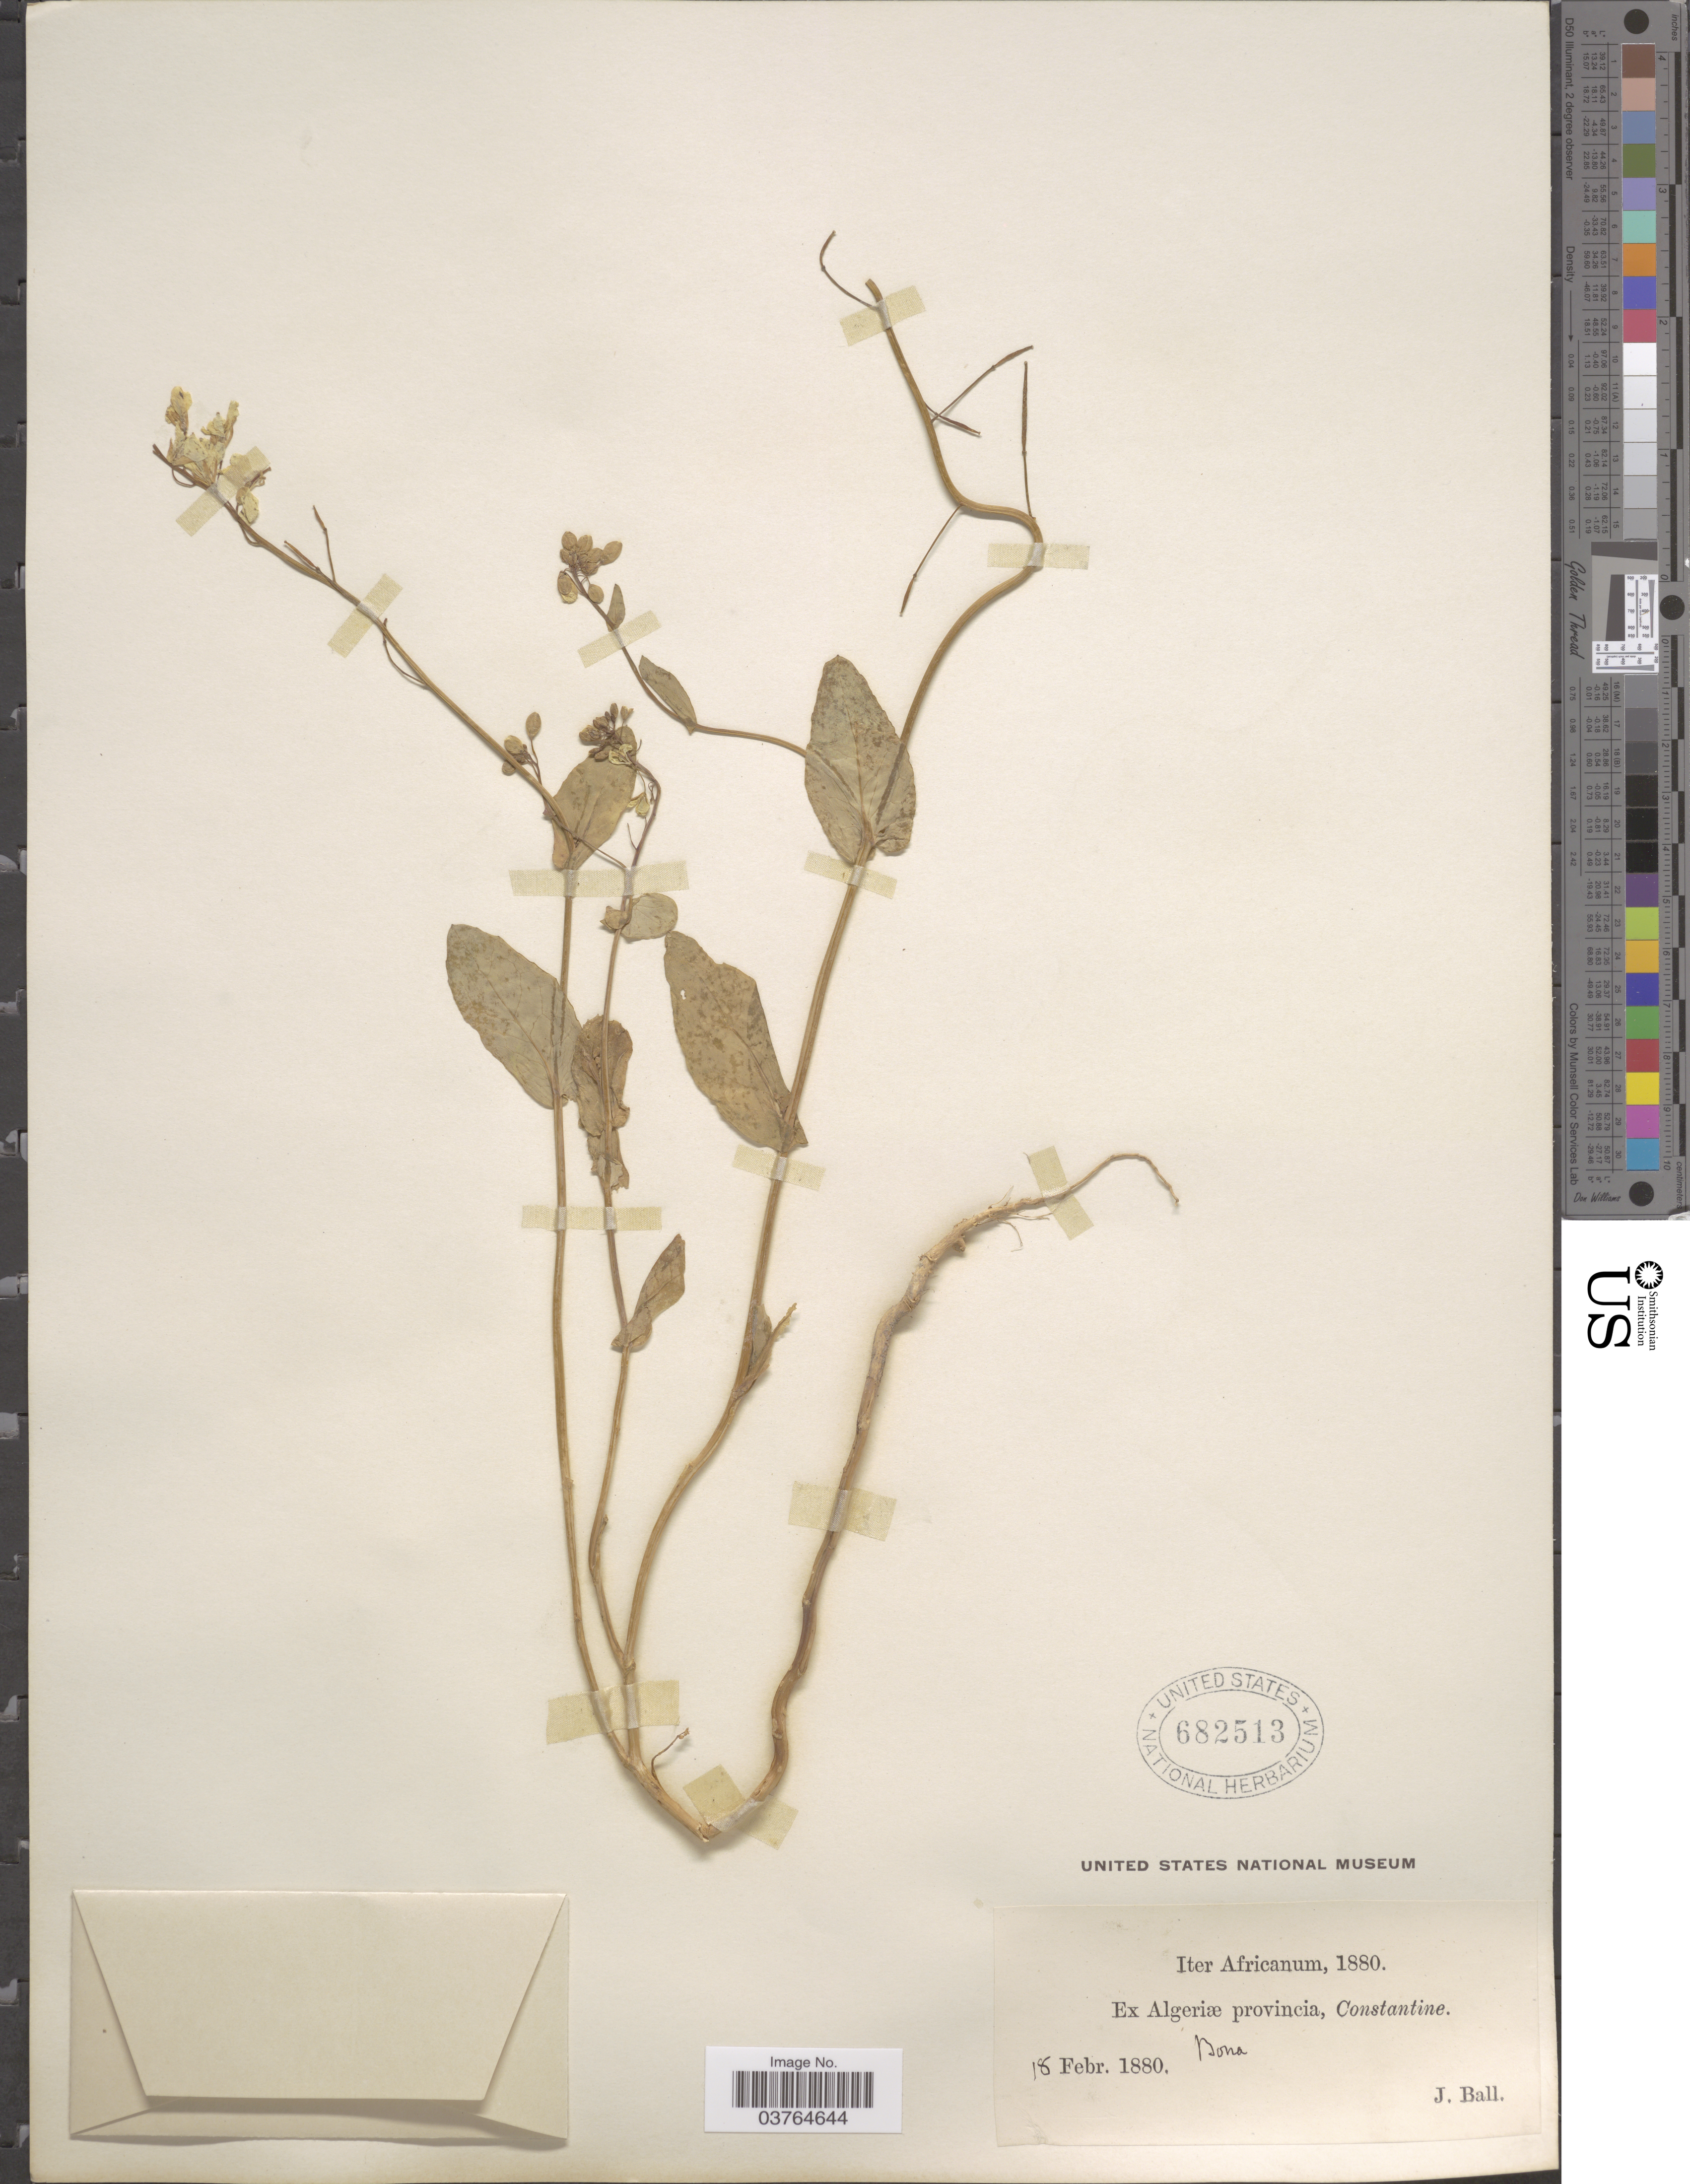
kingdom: Plantae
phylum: Tracheophyta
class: Magnoliopsida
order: Brassicales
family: Brassicaceae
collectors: J. Ball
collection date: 1880-02-18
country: Algeria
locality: Iter Africanum. Ex Algeriæ provincia, Constantine. Bona.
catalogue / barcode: US 682513